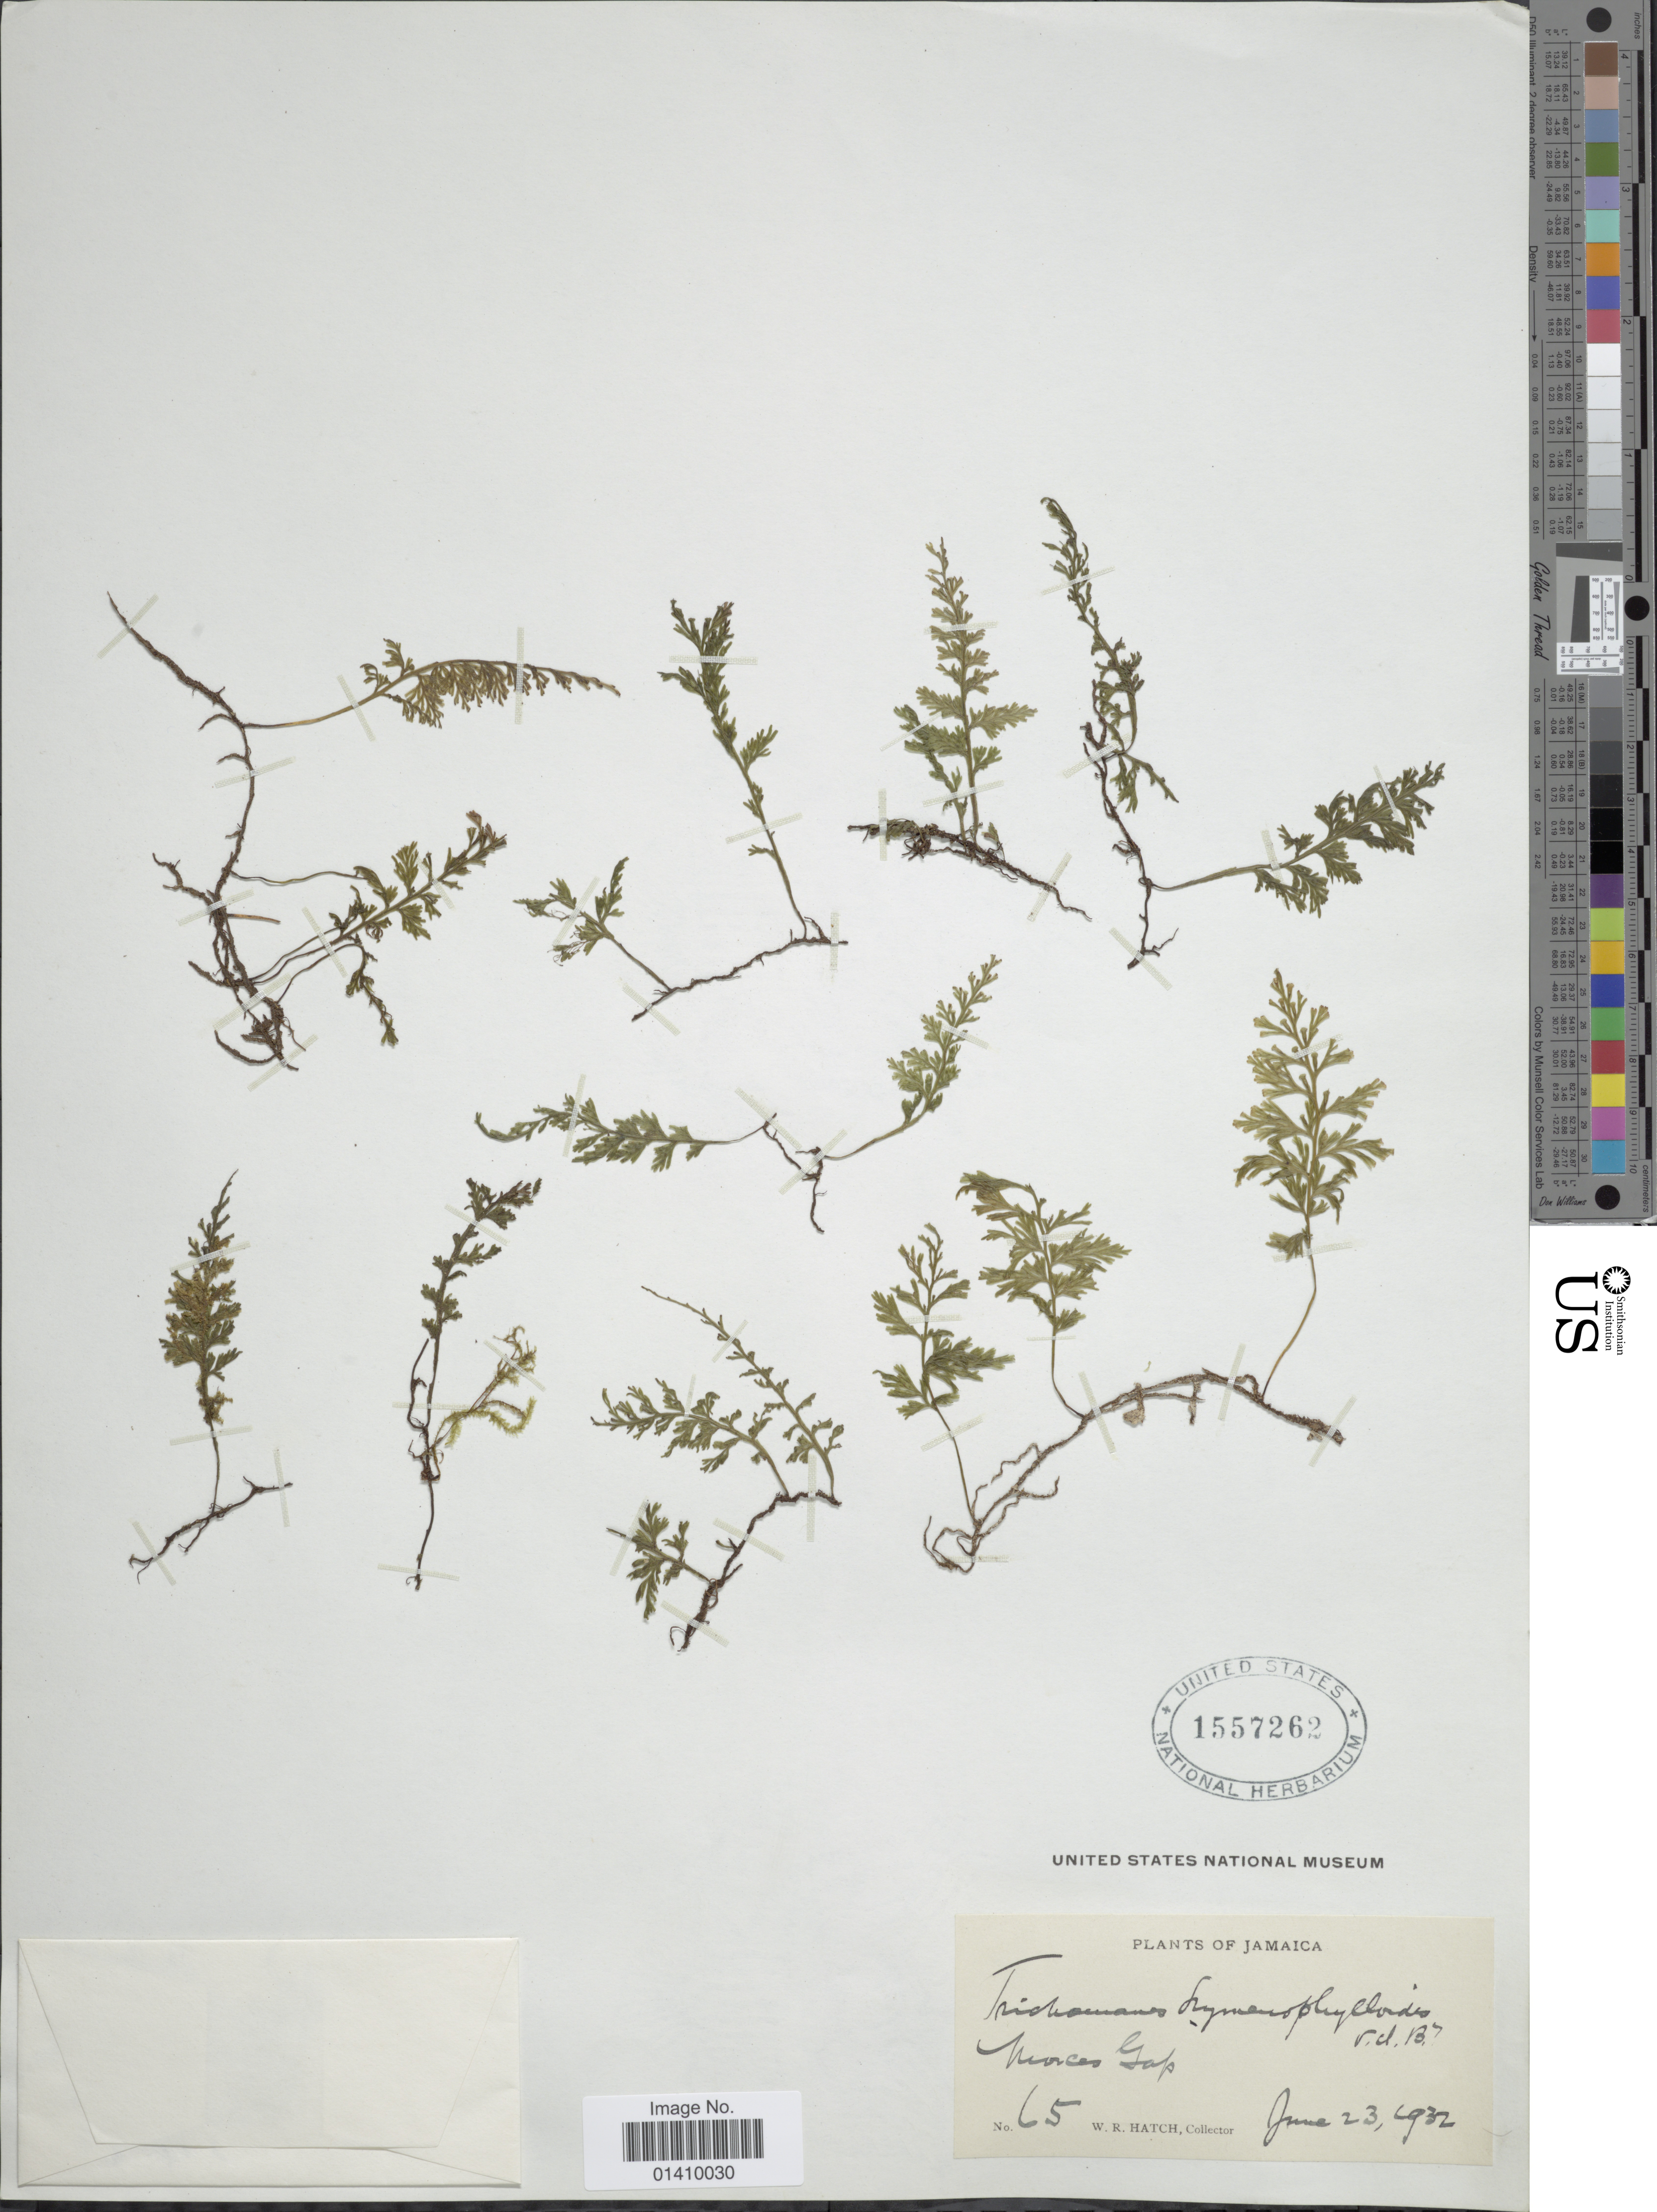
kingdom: Plantae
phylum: Tracheophyta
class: Polypodiopsida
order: Hymenophyllales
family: Hymenophyllaceae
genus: Polyphlebium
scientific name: Polyphlebium hymenophylloides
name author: (Bosch) Ebihara & Dubuisson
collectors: W. Hatch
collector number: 65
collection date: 1932-06-23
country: Jamaica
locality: Morces Gap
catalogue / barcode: US 1557262